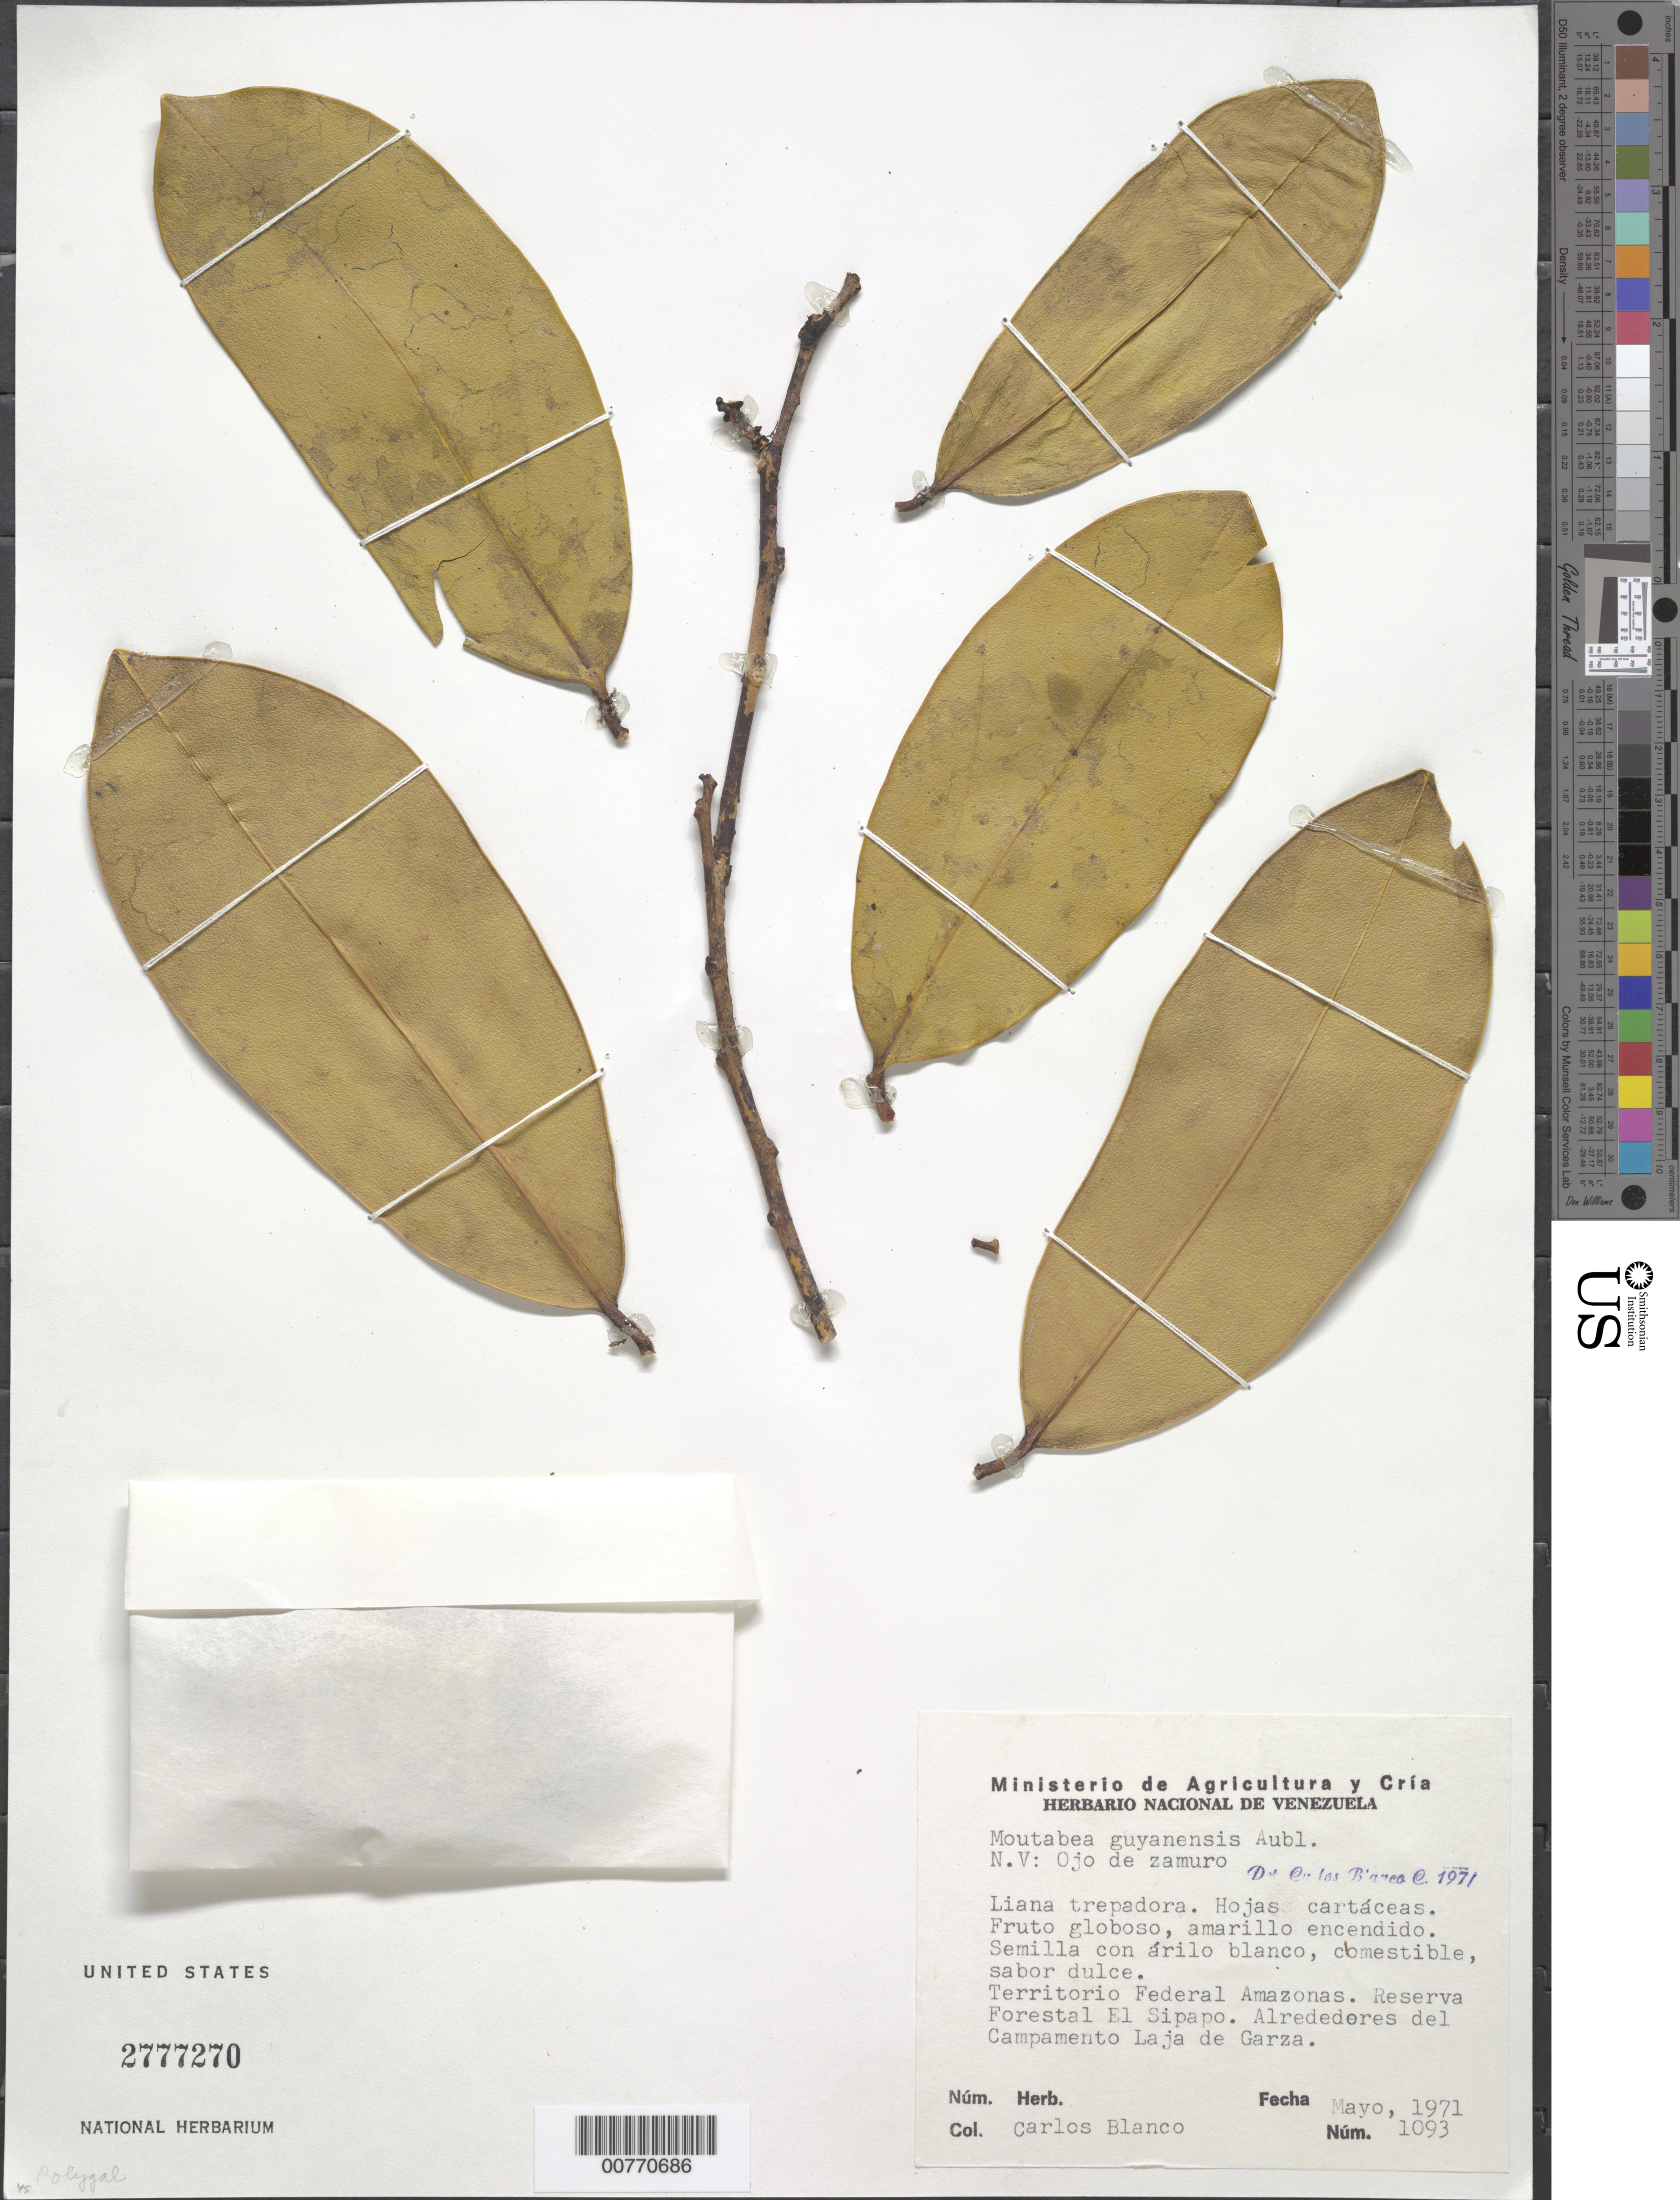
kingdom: Plantae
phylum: Tracheophyta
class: Magnoliopsida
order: Fabales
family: Polygalaceae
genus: Moutabea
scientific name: Moutabea sp.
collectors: C. A. Blanco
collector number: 1093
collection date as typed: May-71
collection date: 1971-05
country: Venezuela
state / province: Amazonas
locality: Reserva Forestal El Sipapo, alrededores Campamento Laja de Garza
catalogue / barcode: US 2777270